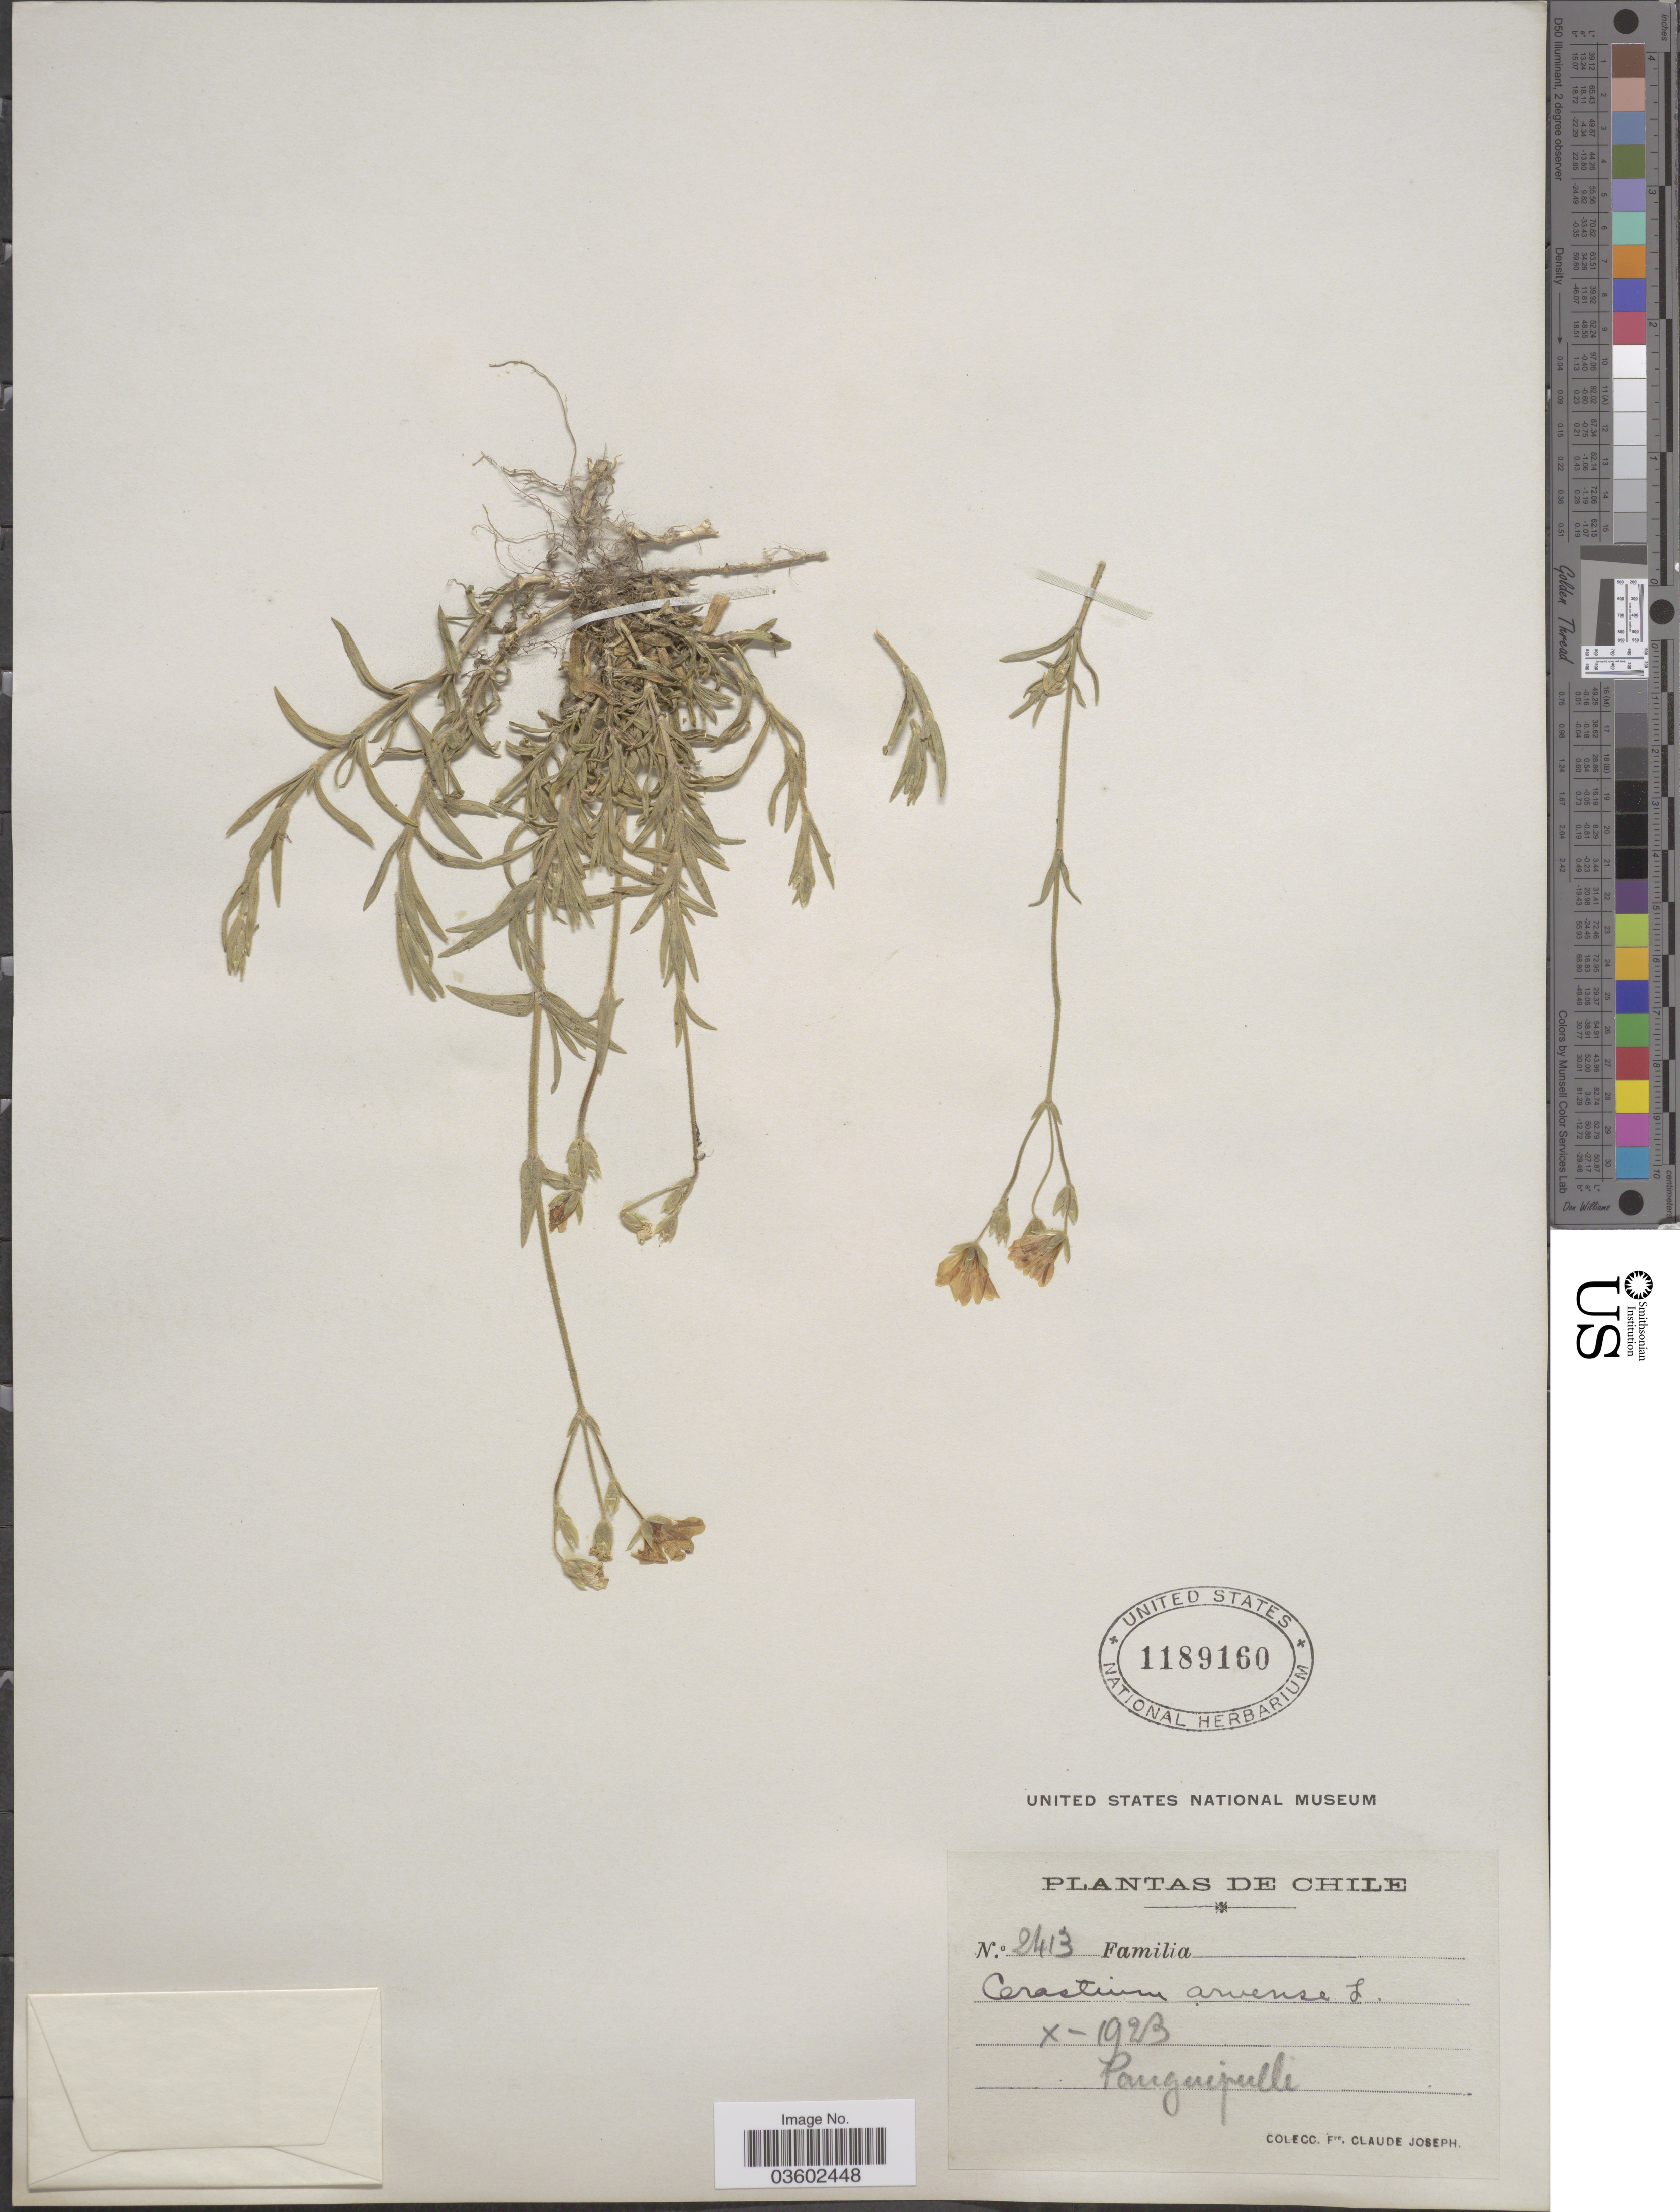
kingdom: Plantae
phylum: Tracheophyta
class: Magnoliopsida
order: Caryophyllales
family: Caryophyllaceae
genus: Cerastium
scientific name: Cerastium arvense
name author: L.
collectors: Frere Claude Joseph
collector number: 2413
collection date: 1923-10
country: Chile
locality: Panguipulli.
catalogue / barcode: US 1189160